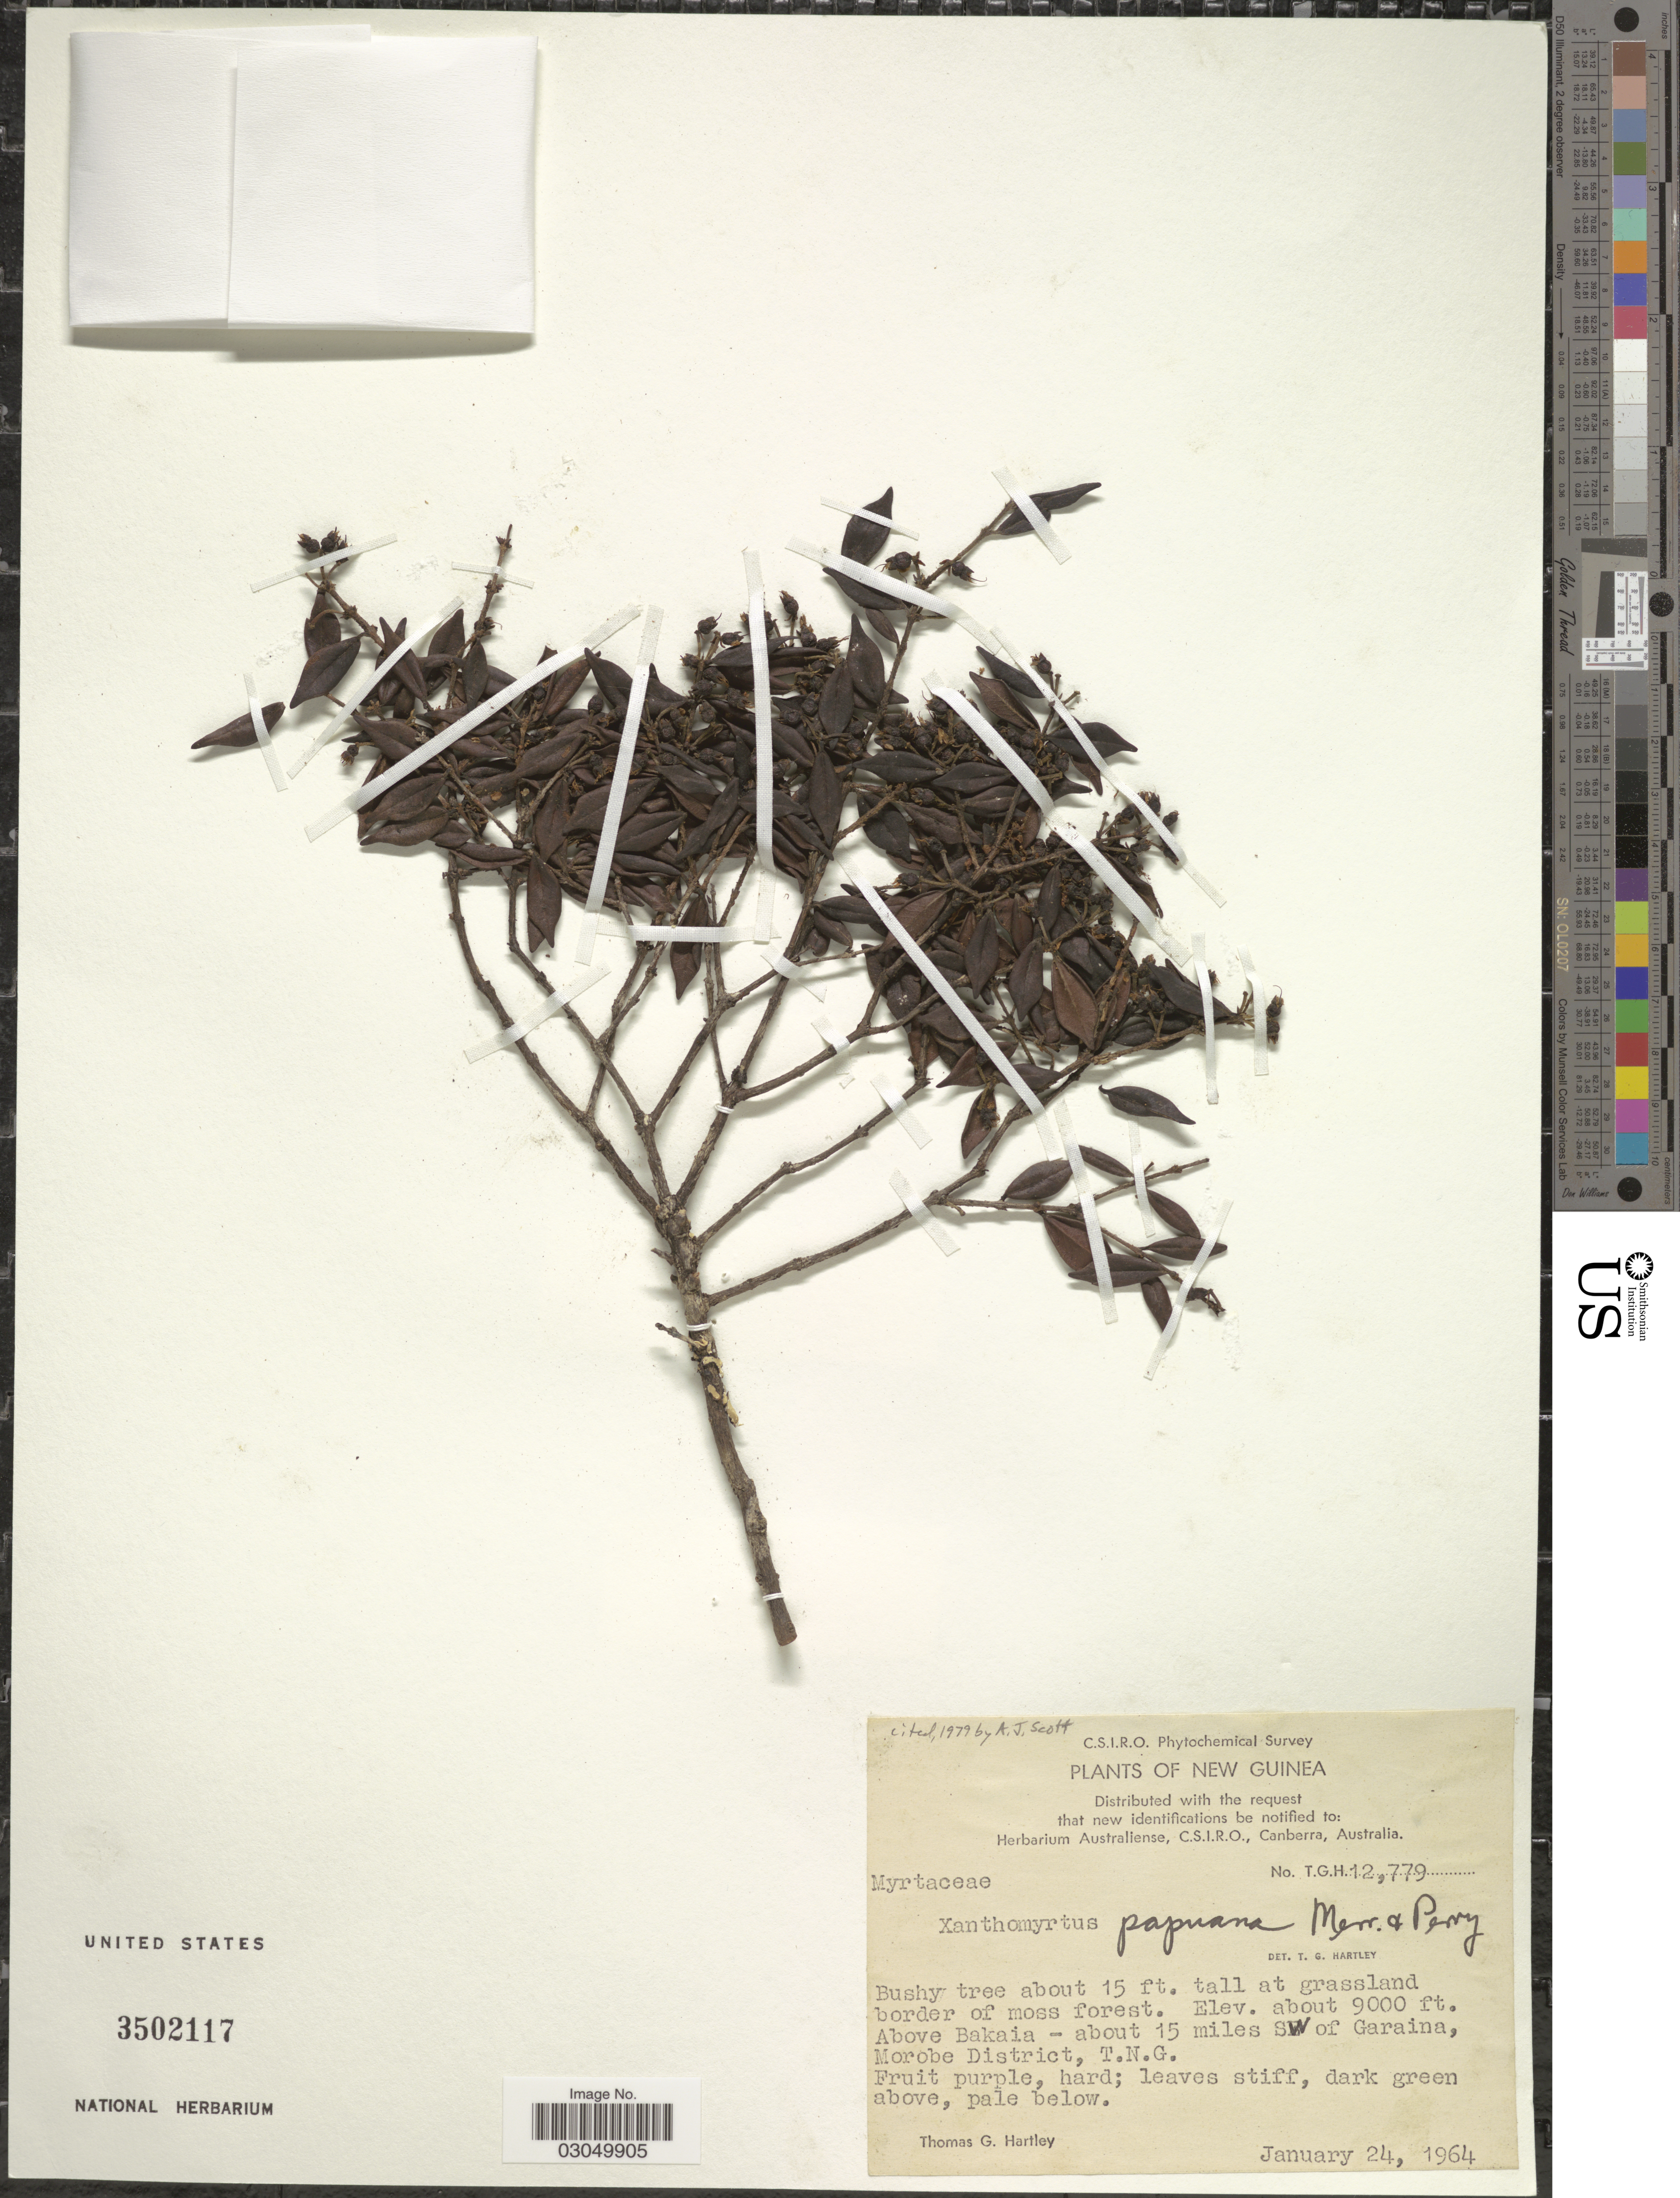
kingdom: Plantae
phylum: Tracheophyta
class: Magnoliopsida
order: Myrtales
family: Myrtaceae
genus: Xanthomyrtus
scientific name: Xanthomyrtus papuana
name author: Merr. & L.M. Perry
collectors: T. Hartley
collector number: T.G.H. 12779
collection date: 1964-01-24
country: Papua New Guinea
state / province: Morobe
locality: New Guinea. Above Bakaia - about 15 miles SW of Garaina, Morobe District, T.N.G.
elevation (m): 2743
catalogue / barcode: US 3502117